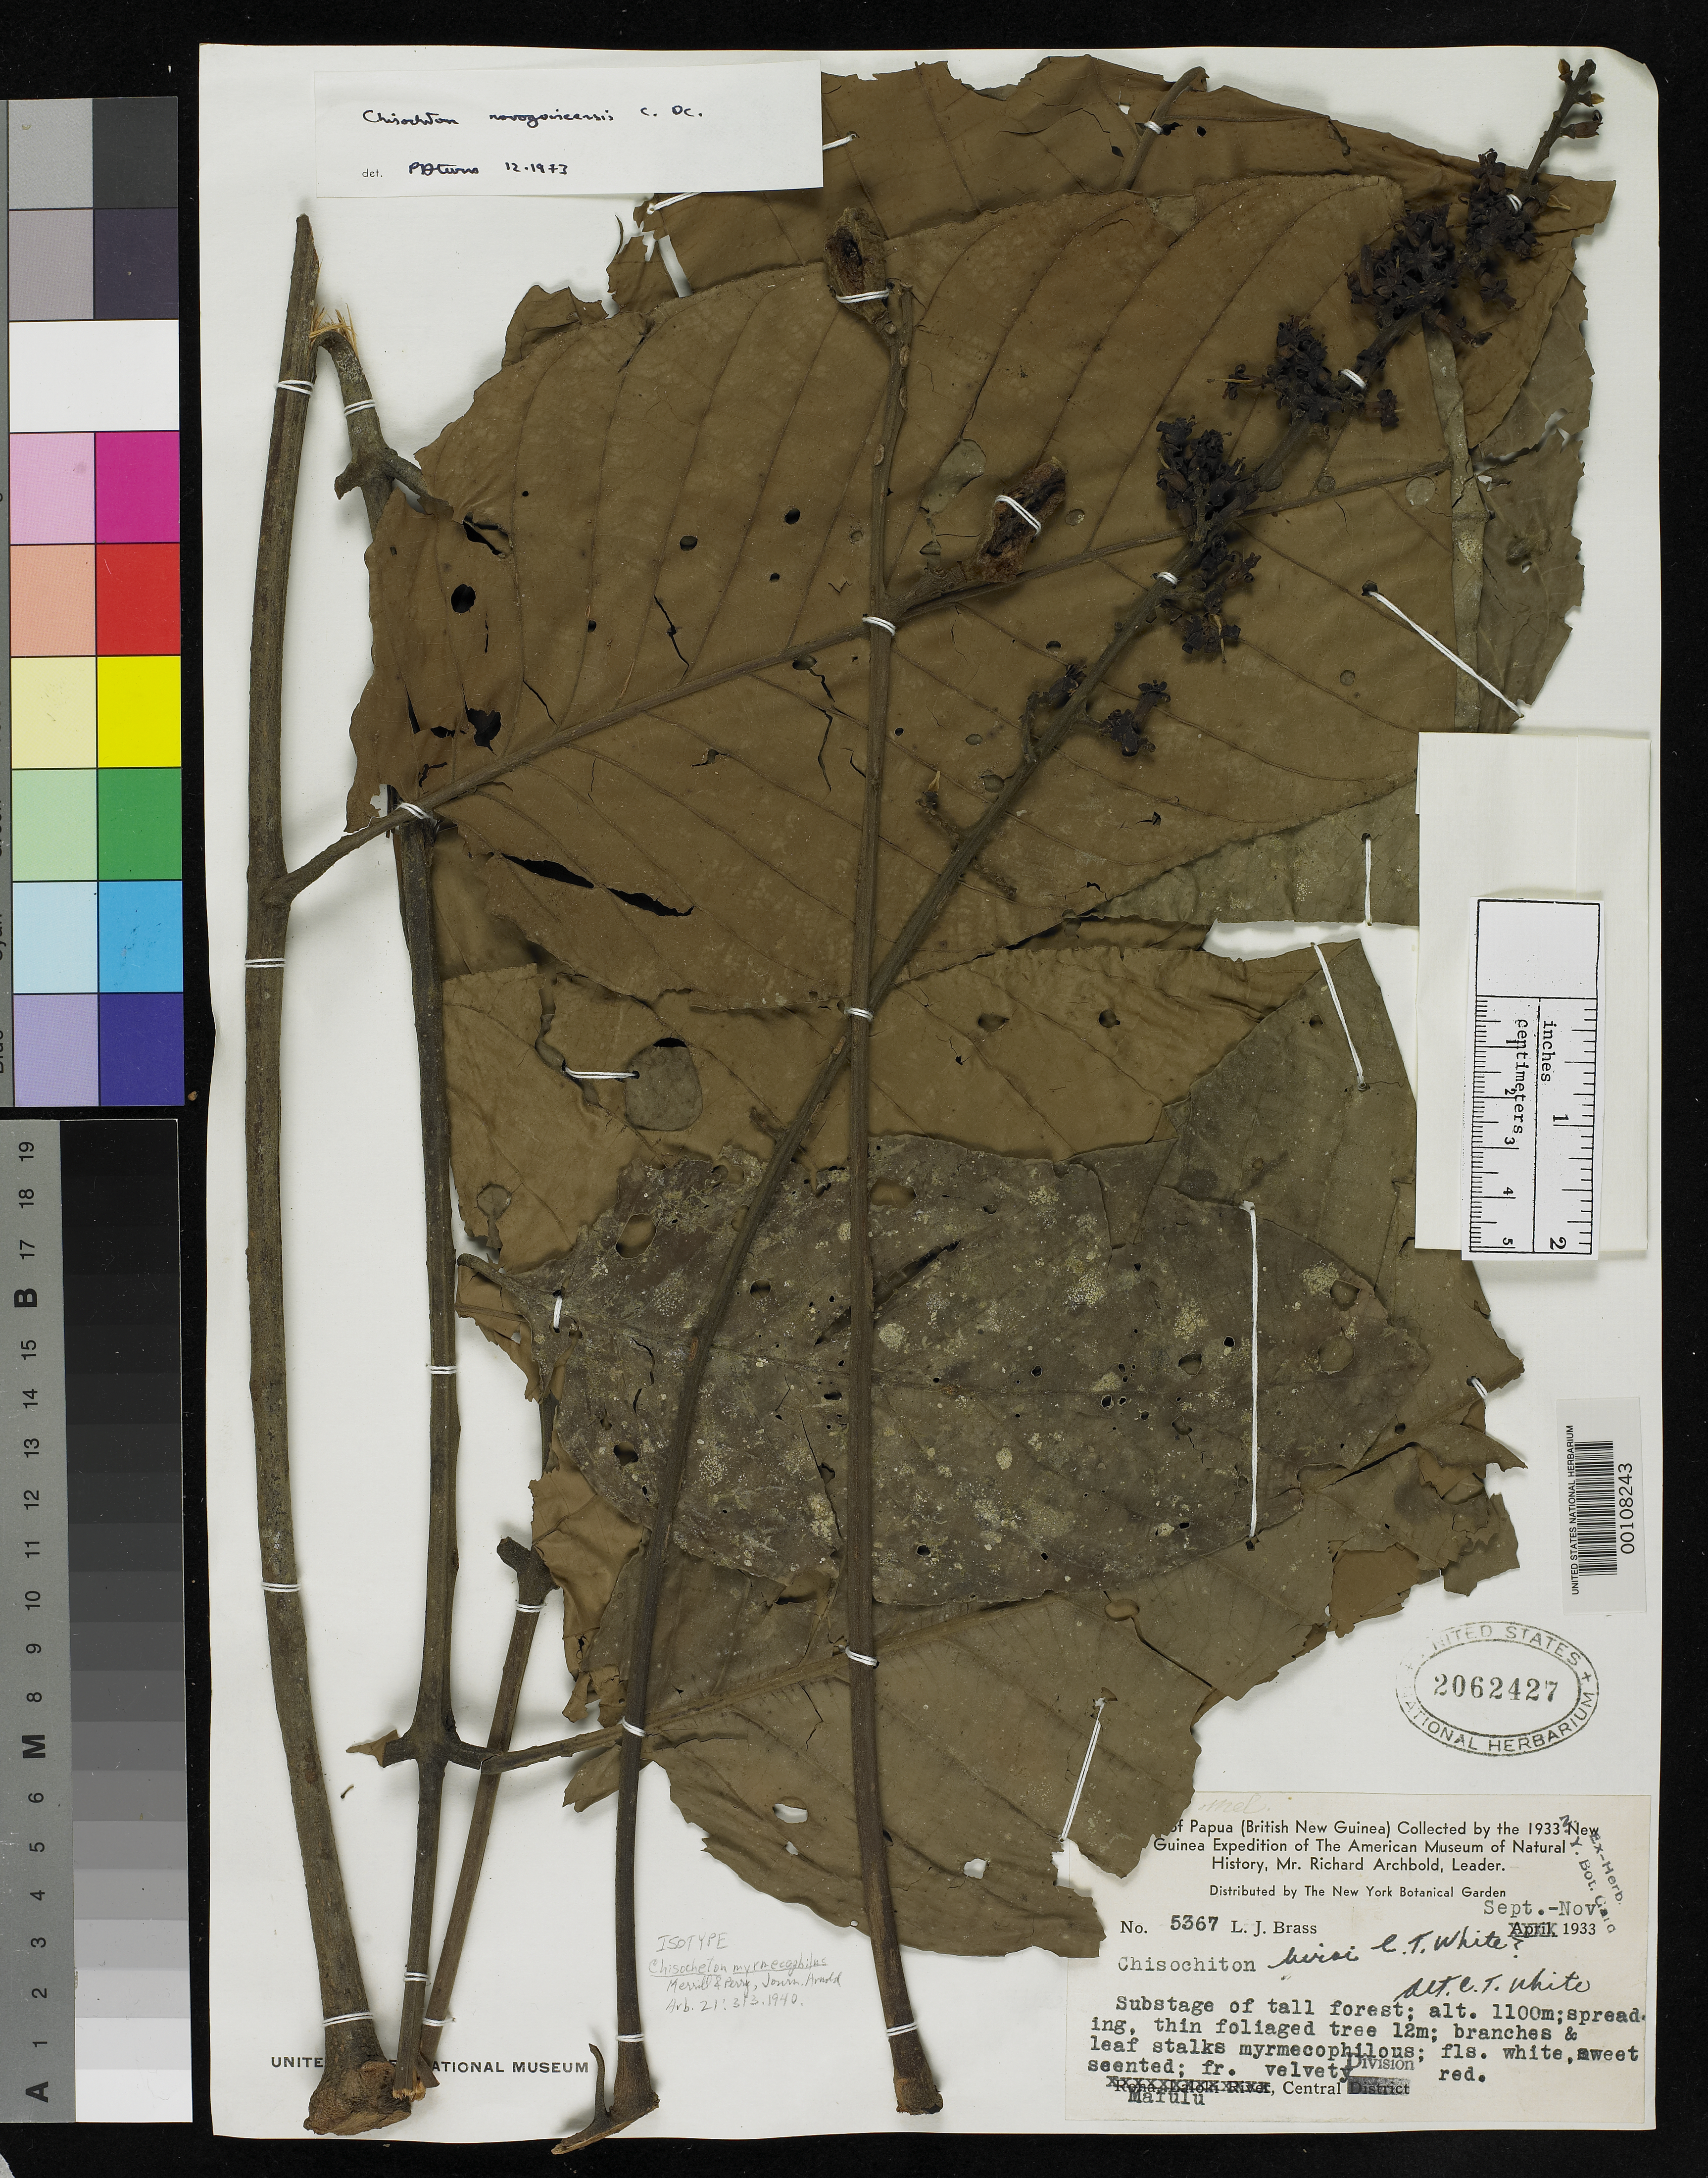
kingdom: Plantae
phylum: Tracheophyta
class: Magnoliopsida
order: Sapindales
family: Meliaceae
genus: Chisocheton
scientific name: Chisocheton myrmecophilus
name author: Merr. & L.M. Perry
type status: Isotype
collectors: L. J. Brass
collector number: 5367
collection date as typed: Sep 1933 to -- Nov 1933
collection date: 1933-09/1933-11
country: Papua New Guinea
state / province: Central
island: New Guinea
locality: Papua (British New Guinea). Central Division, Mafulu.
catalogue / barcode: US 2062427